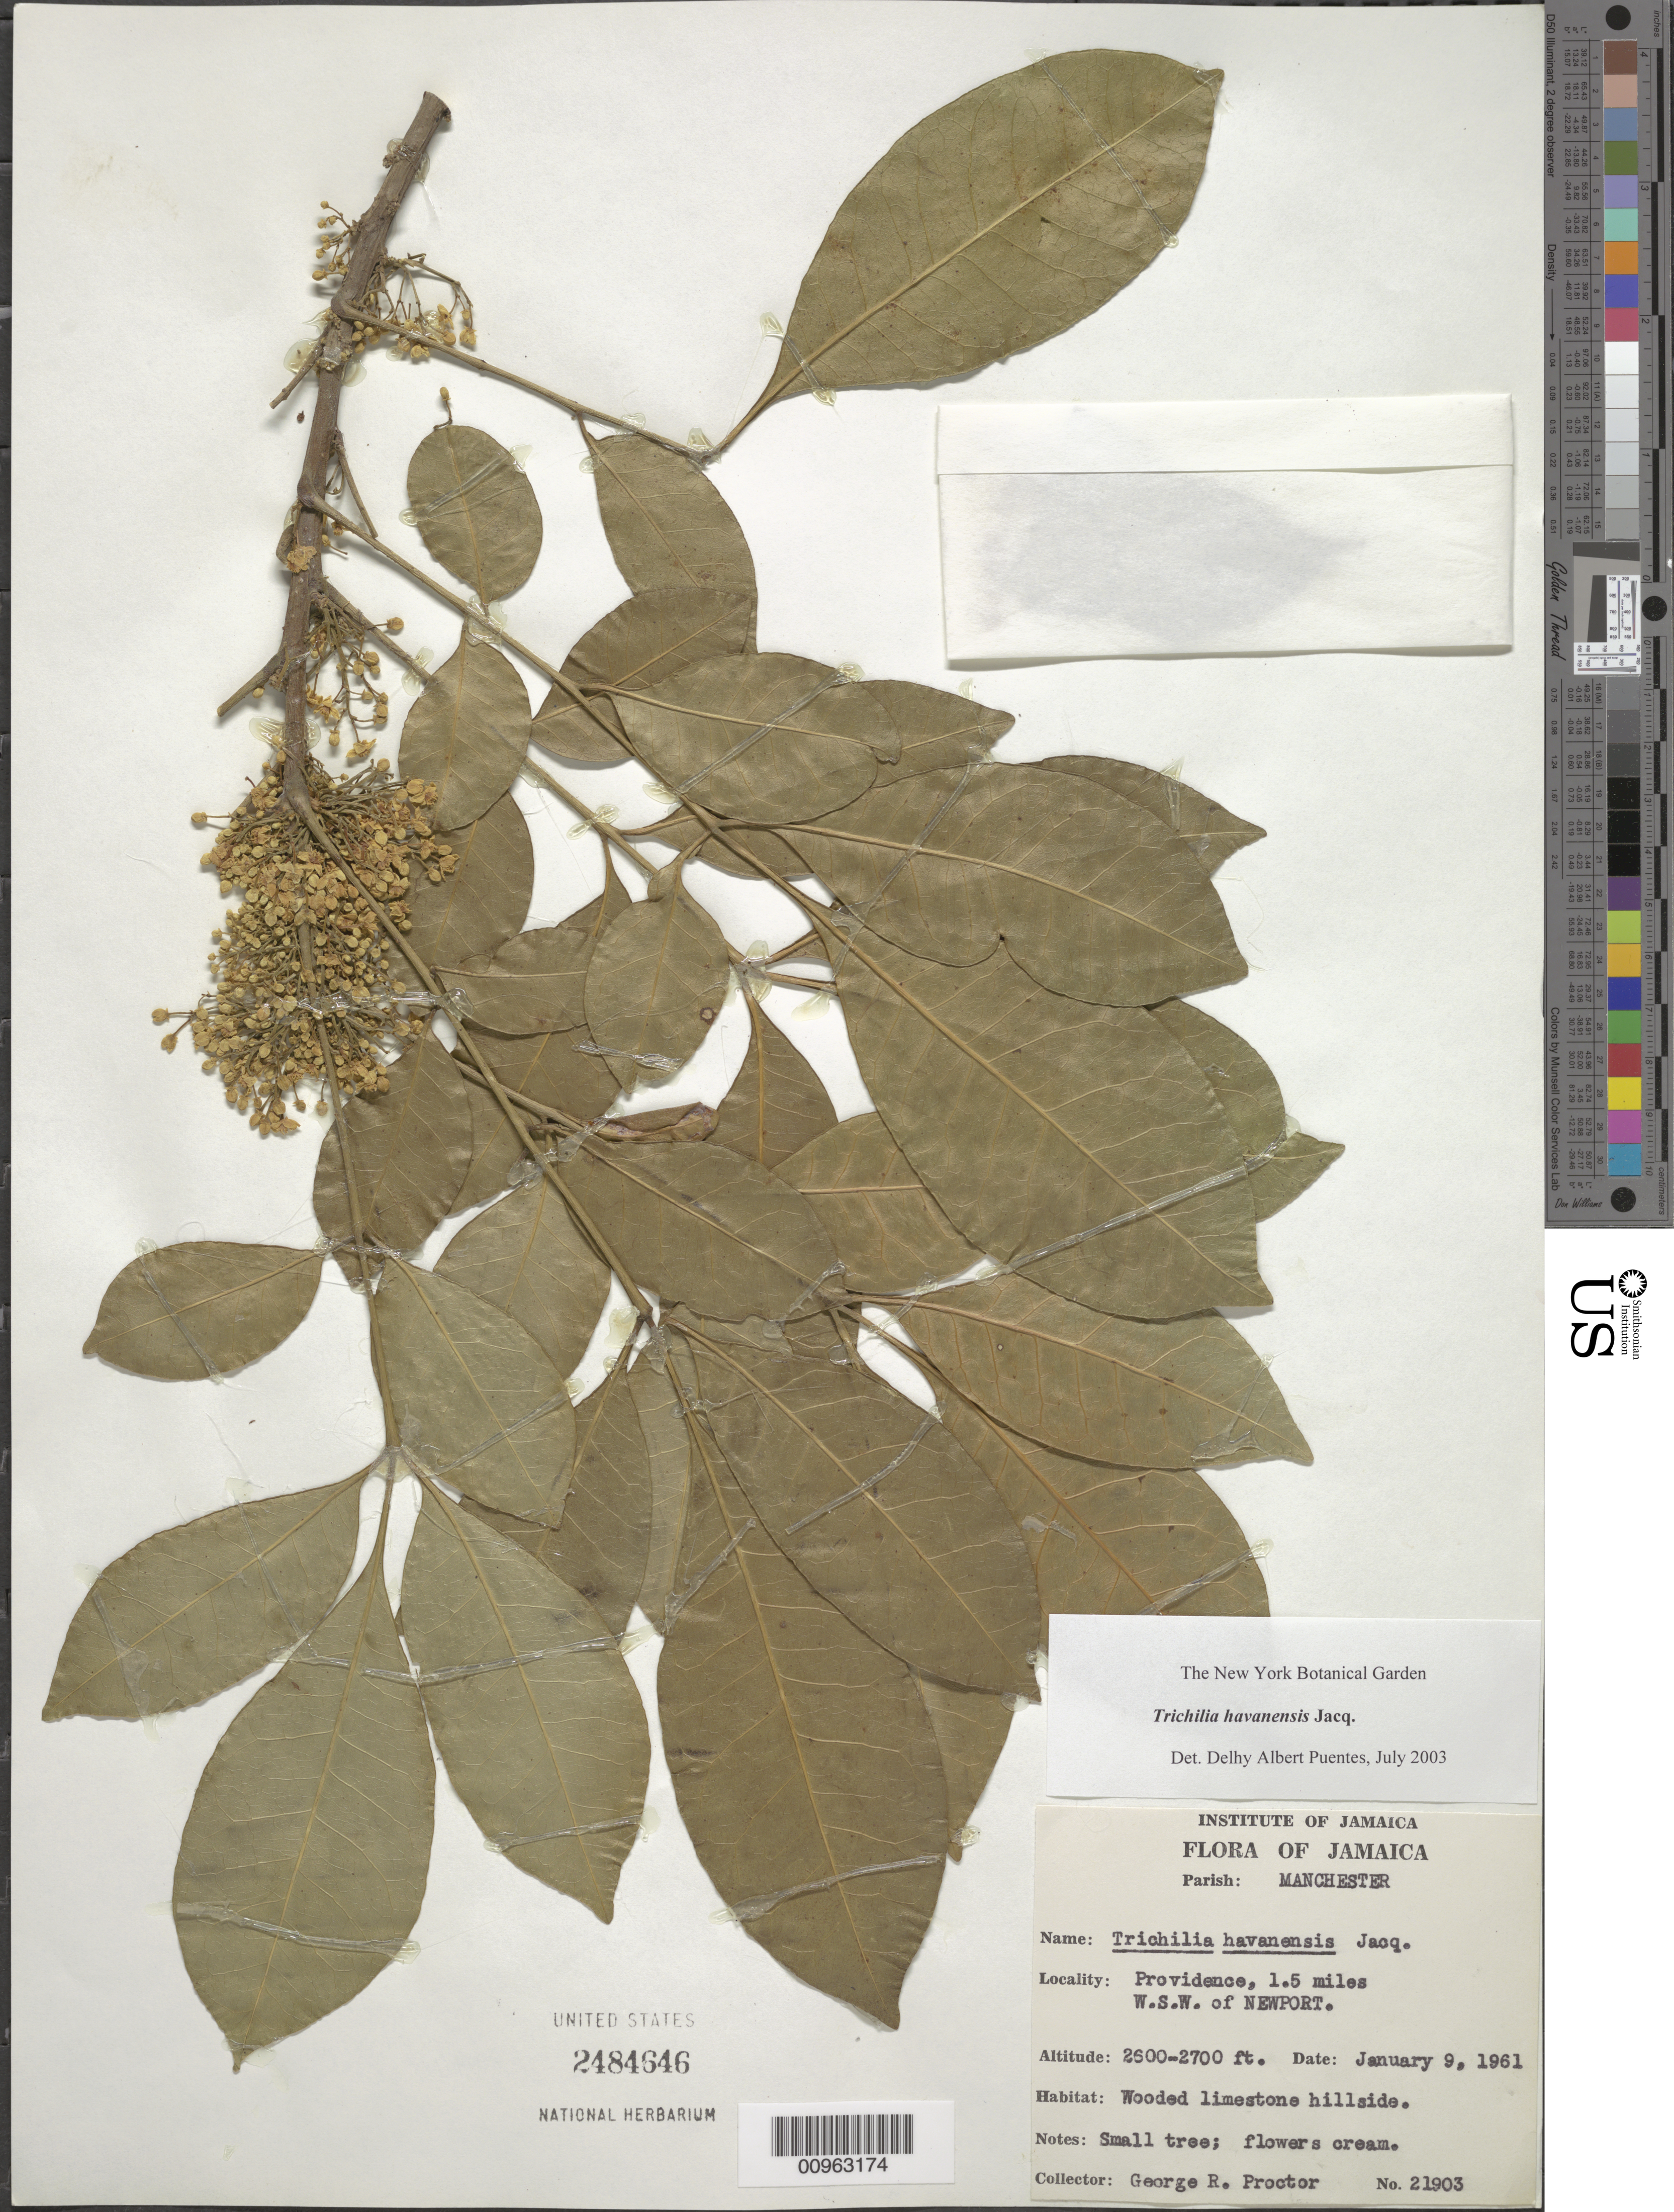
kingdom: Plantae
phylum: Tracheophyta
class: Magnoliopsida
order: Sapindales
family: Meliaceae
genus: Trichilia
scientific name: Trichilia hirta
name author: L.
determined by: Puentes, D. A.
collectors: G. R. Proctor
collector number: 21903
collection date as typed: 09 Jan 1961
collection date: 1961-01-09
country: Jamaica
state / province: Manchester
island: Jamaica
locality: Providence, 1.5 miles WSW of Newport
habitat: Wooded limestone hillside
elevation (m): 762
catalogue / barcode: US 2484646